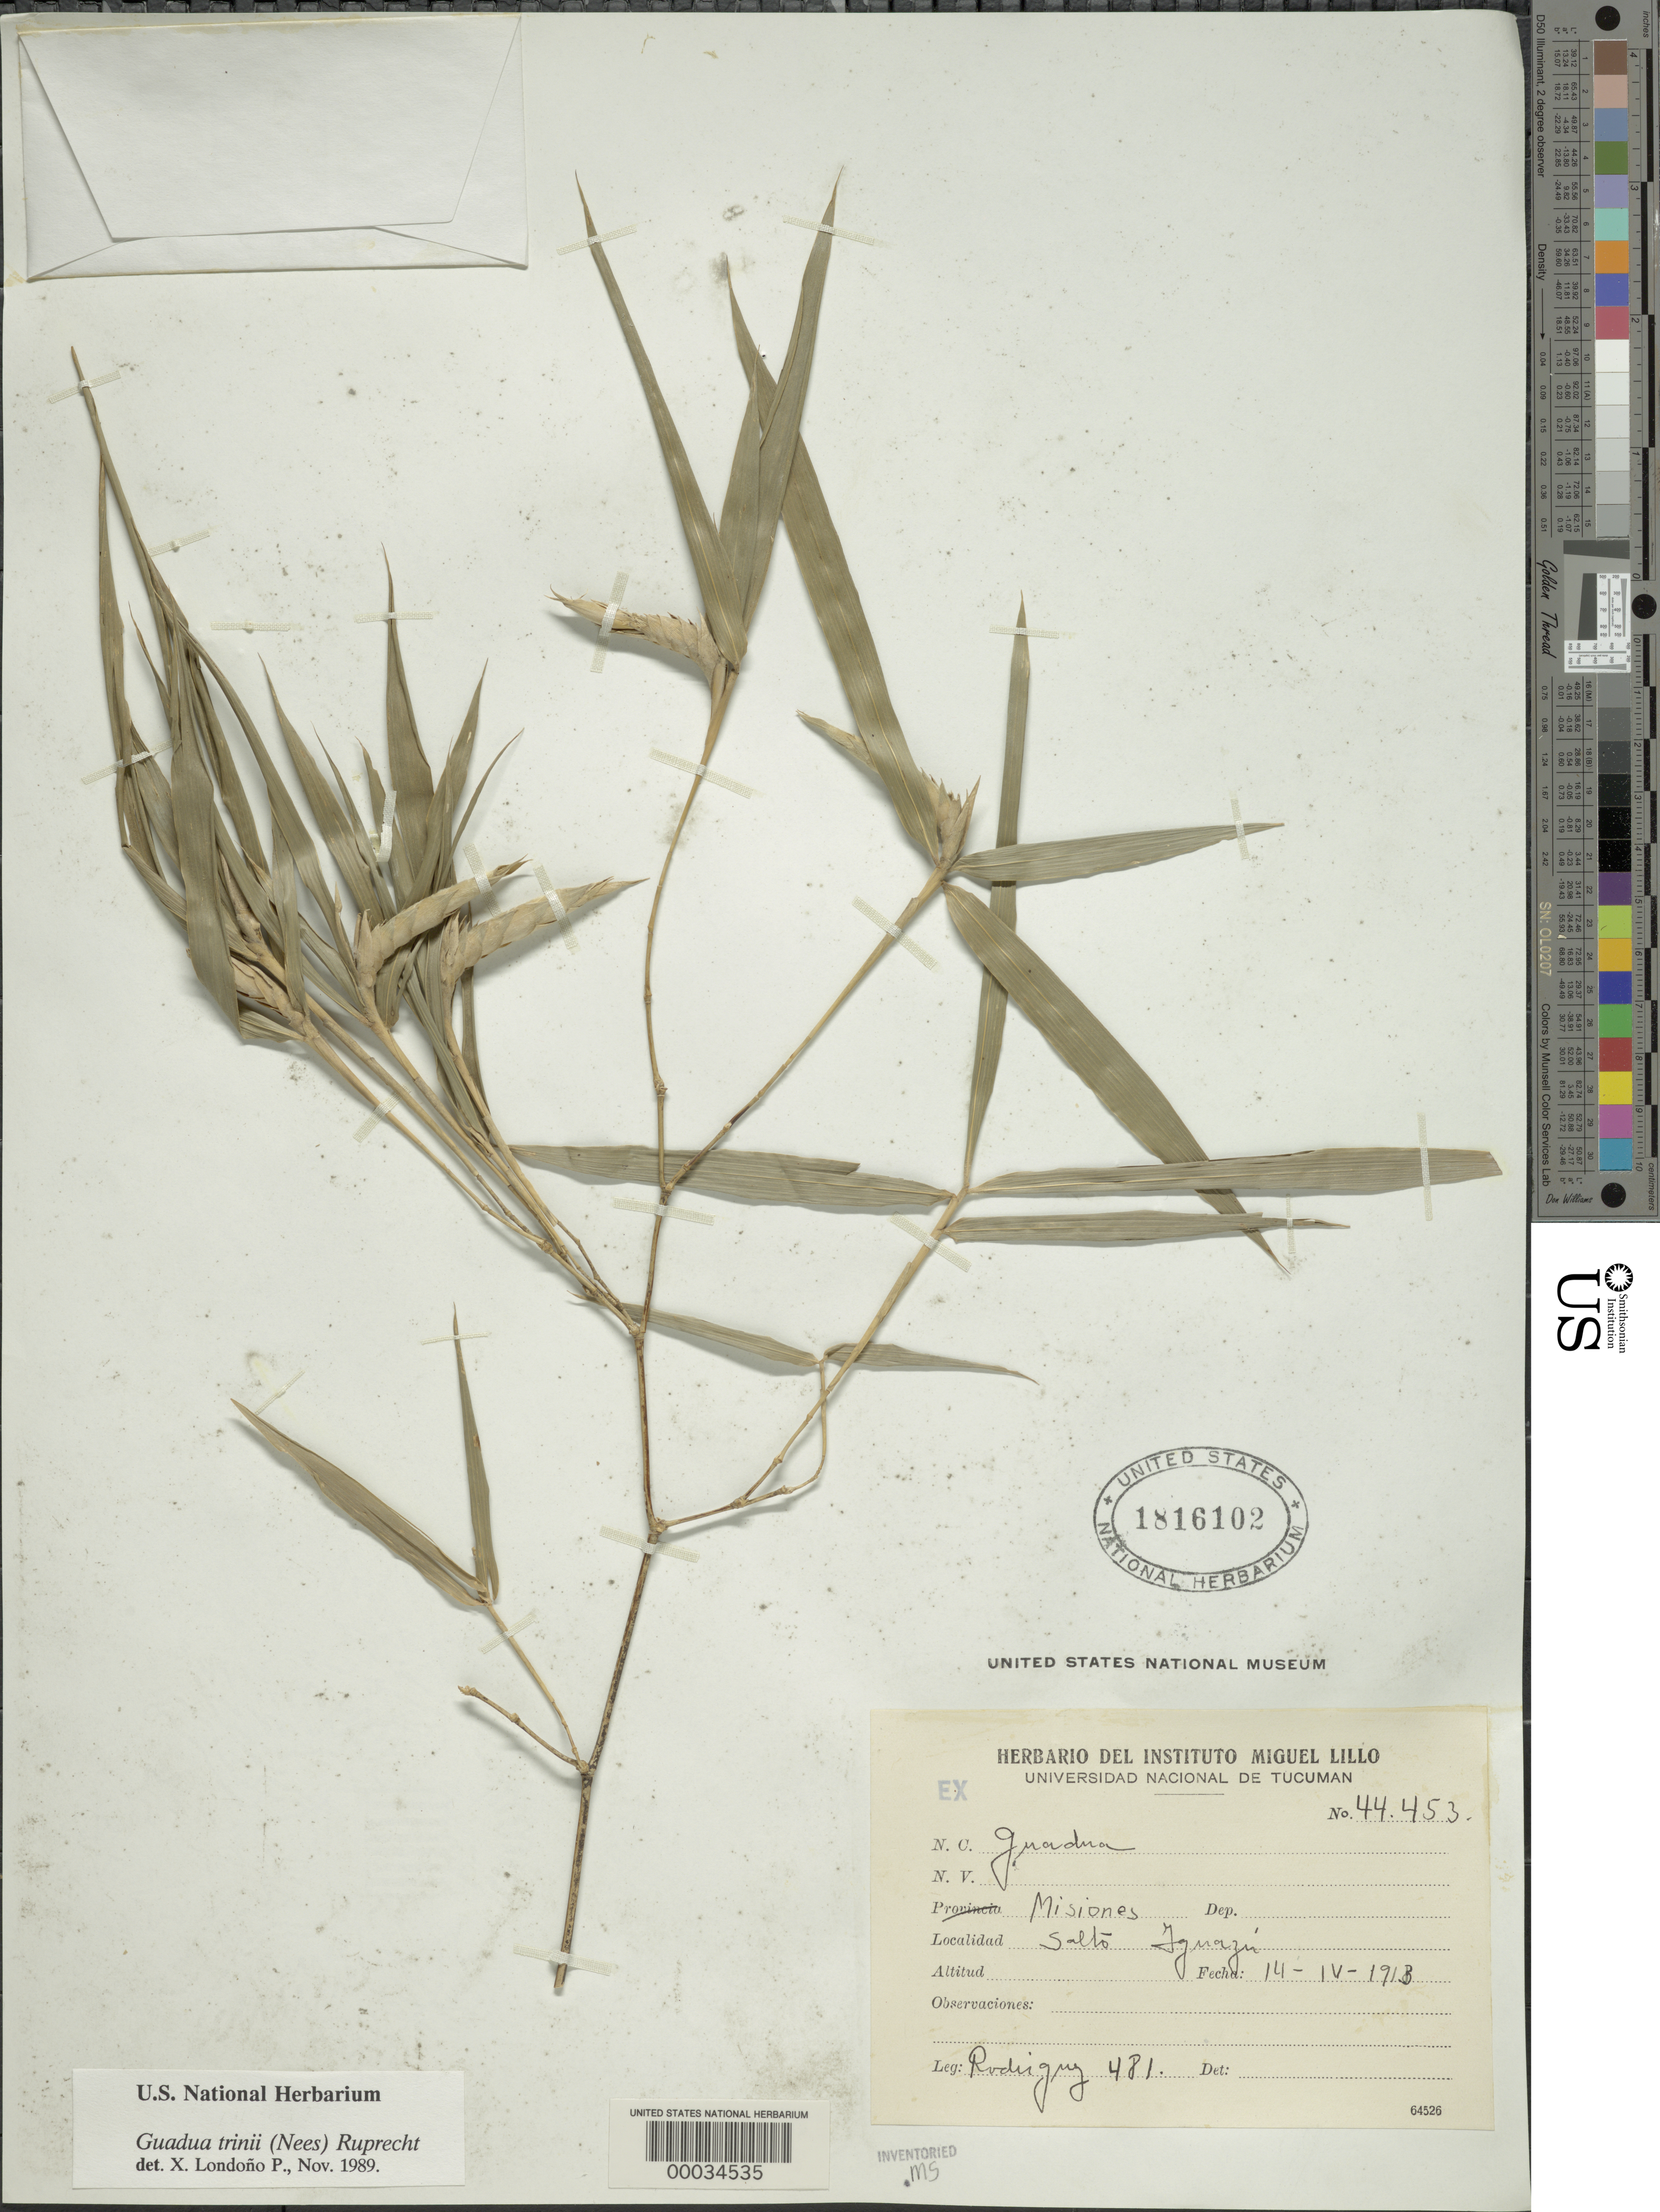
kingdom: Plantae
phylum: Tracheophyta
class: Liliopsida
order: Poales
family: Poaceae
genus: Guadua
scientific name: Guadua trinii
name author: (Nees) Nees ex Rupr.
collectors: Rodriguez, --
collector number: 481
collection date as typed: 14 Apr 1913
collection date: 1913-04-14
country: Paraguay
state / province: Misiones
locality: Salto tguazu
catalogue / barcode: US 1816102